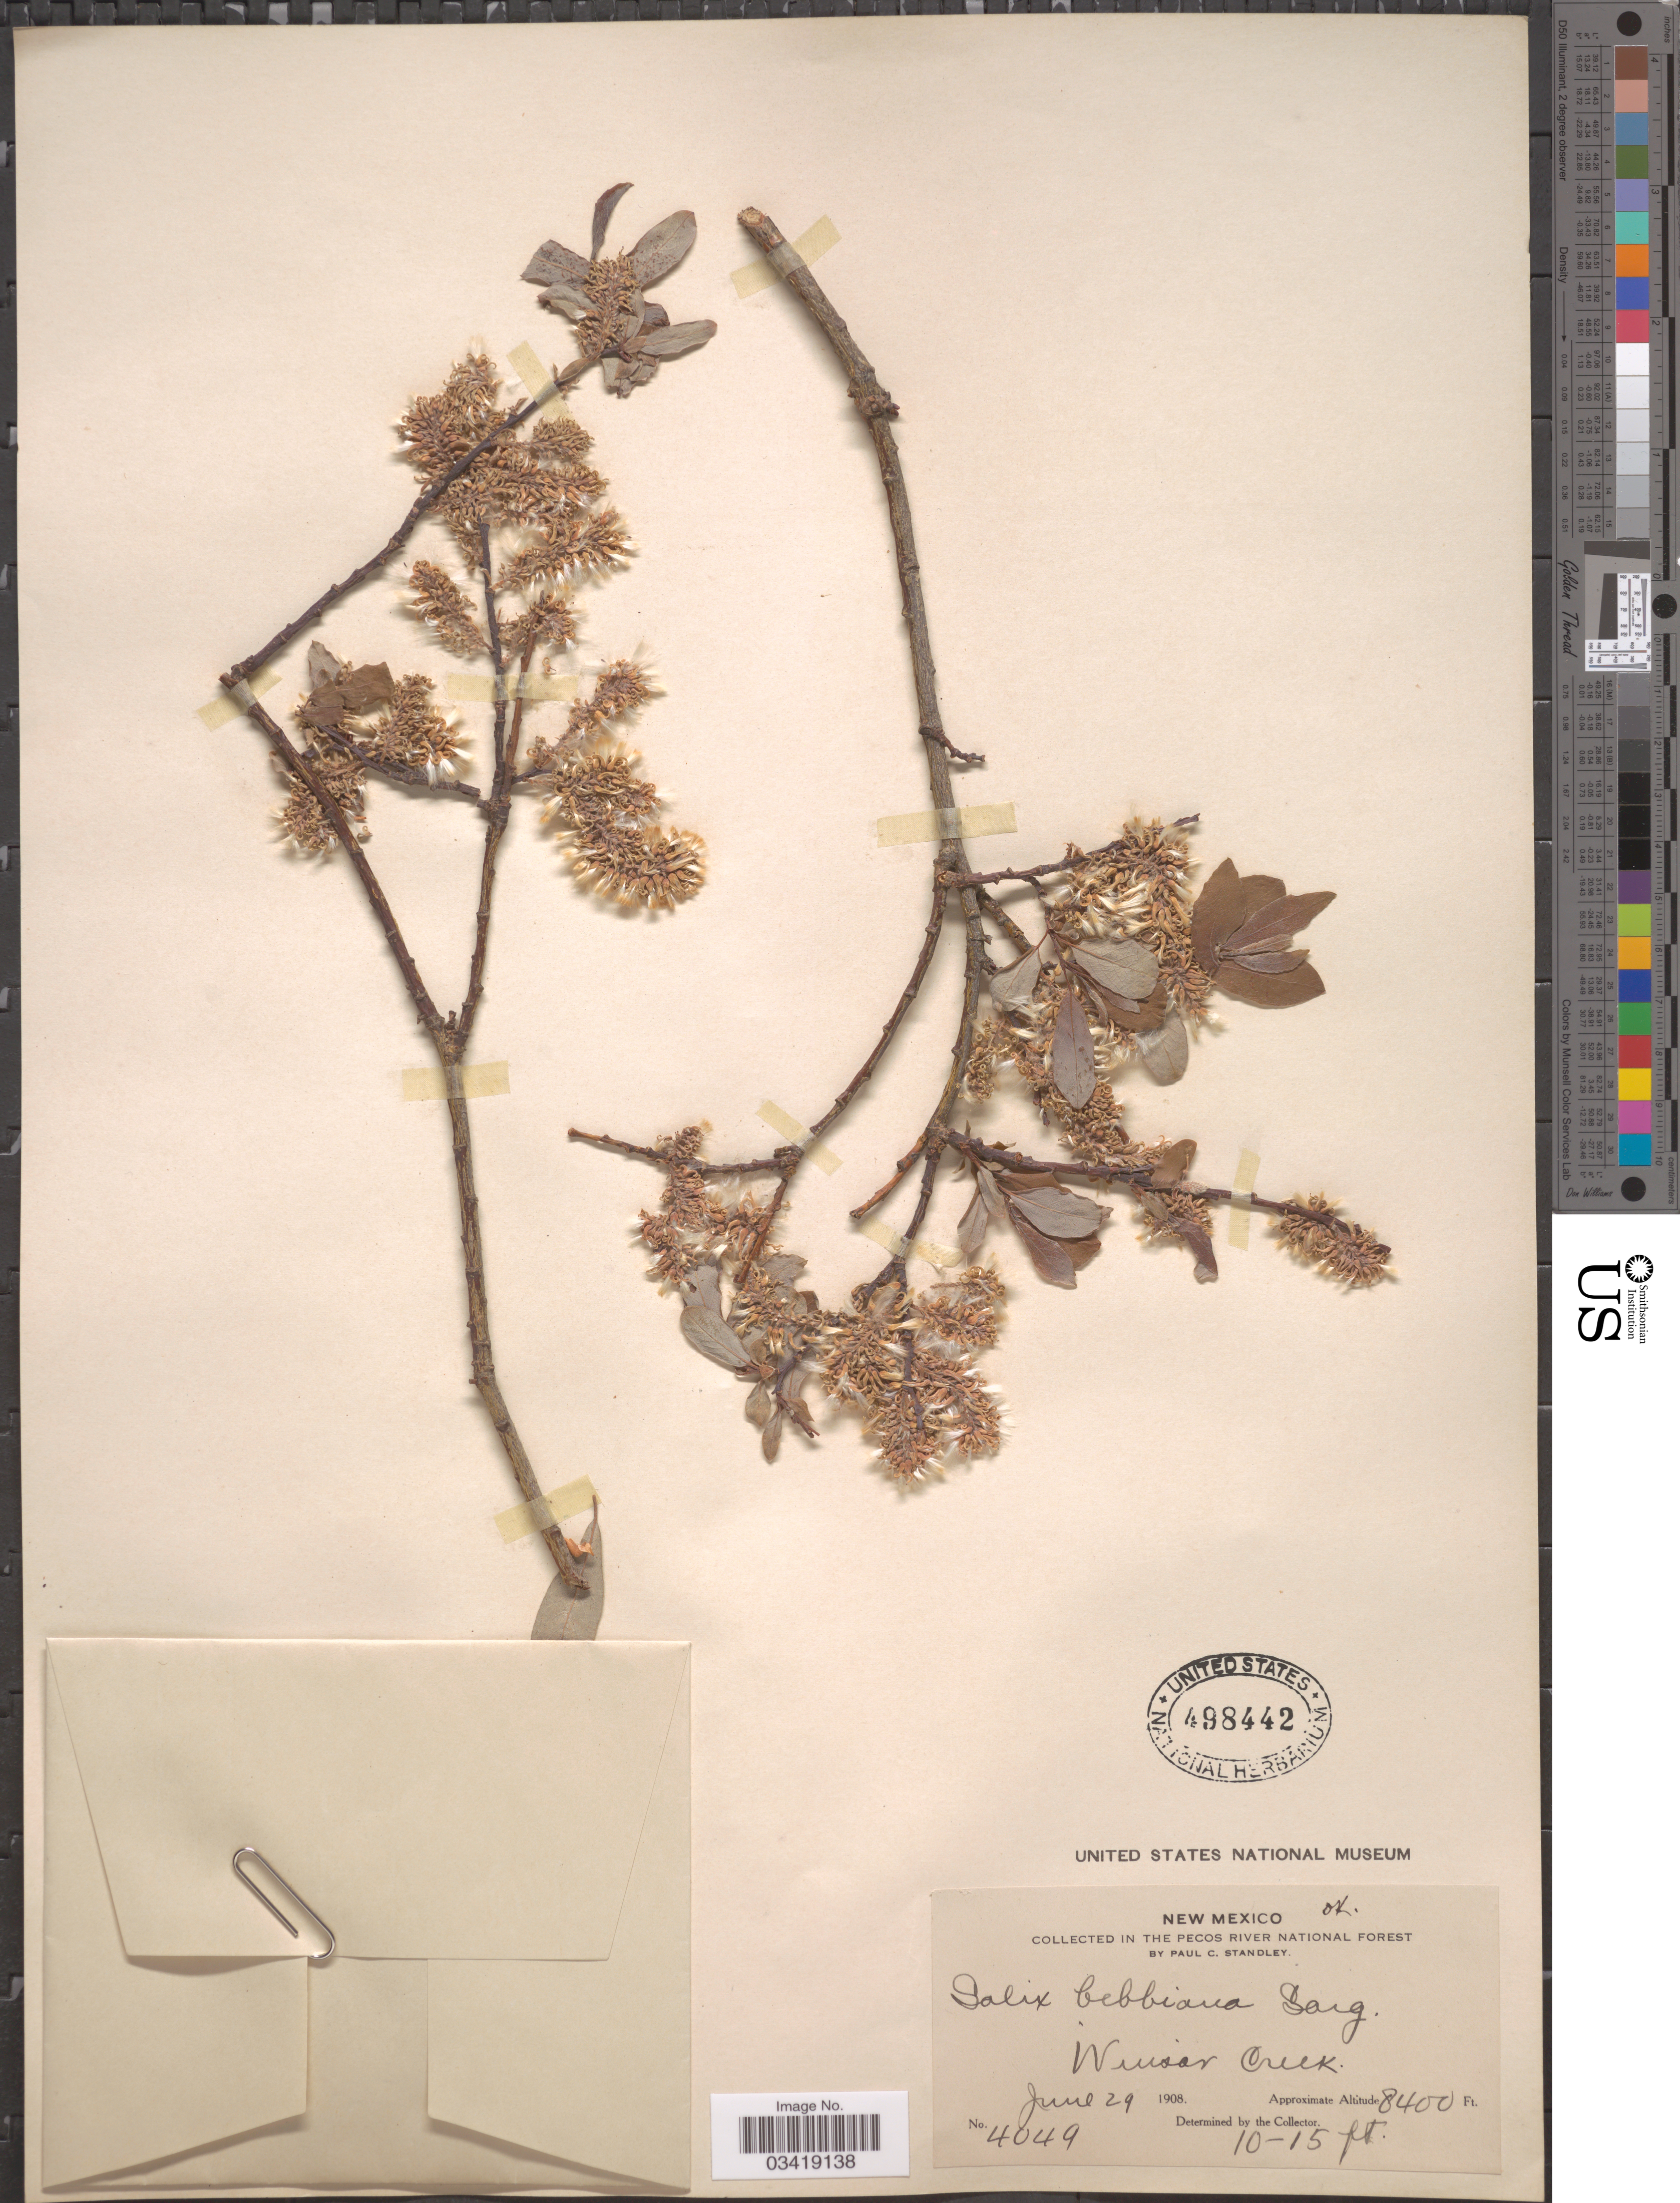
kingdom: Plantae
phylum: Tracheophyta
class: Magnoliopsida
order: Malpighiales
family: Salicaceae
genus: Salix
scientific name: Salix bebbiana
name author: Sarg.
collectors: P. C. Standley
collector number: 4049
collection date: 1908-06-29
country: United States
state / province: New Mexico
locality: In The Pecos River National Forest. Winsor Creek.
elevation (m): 2560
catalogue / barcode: US 498442